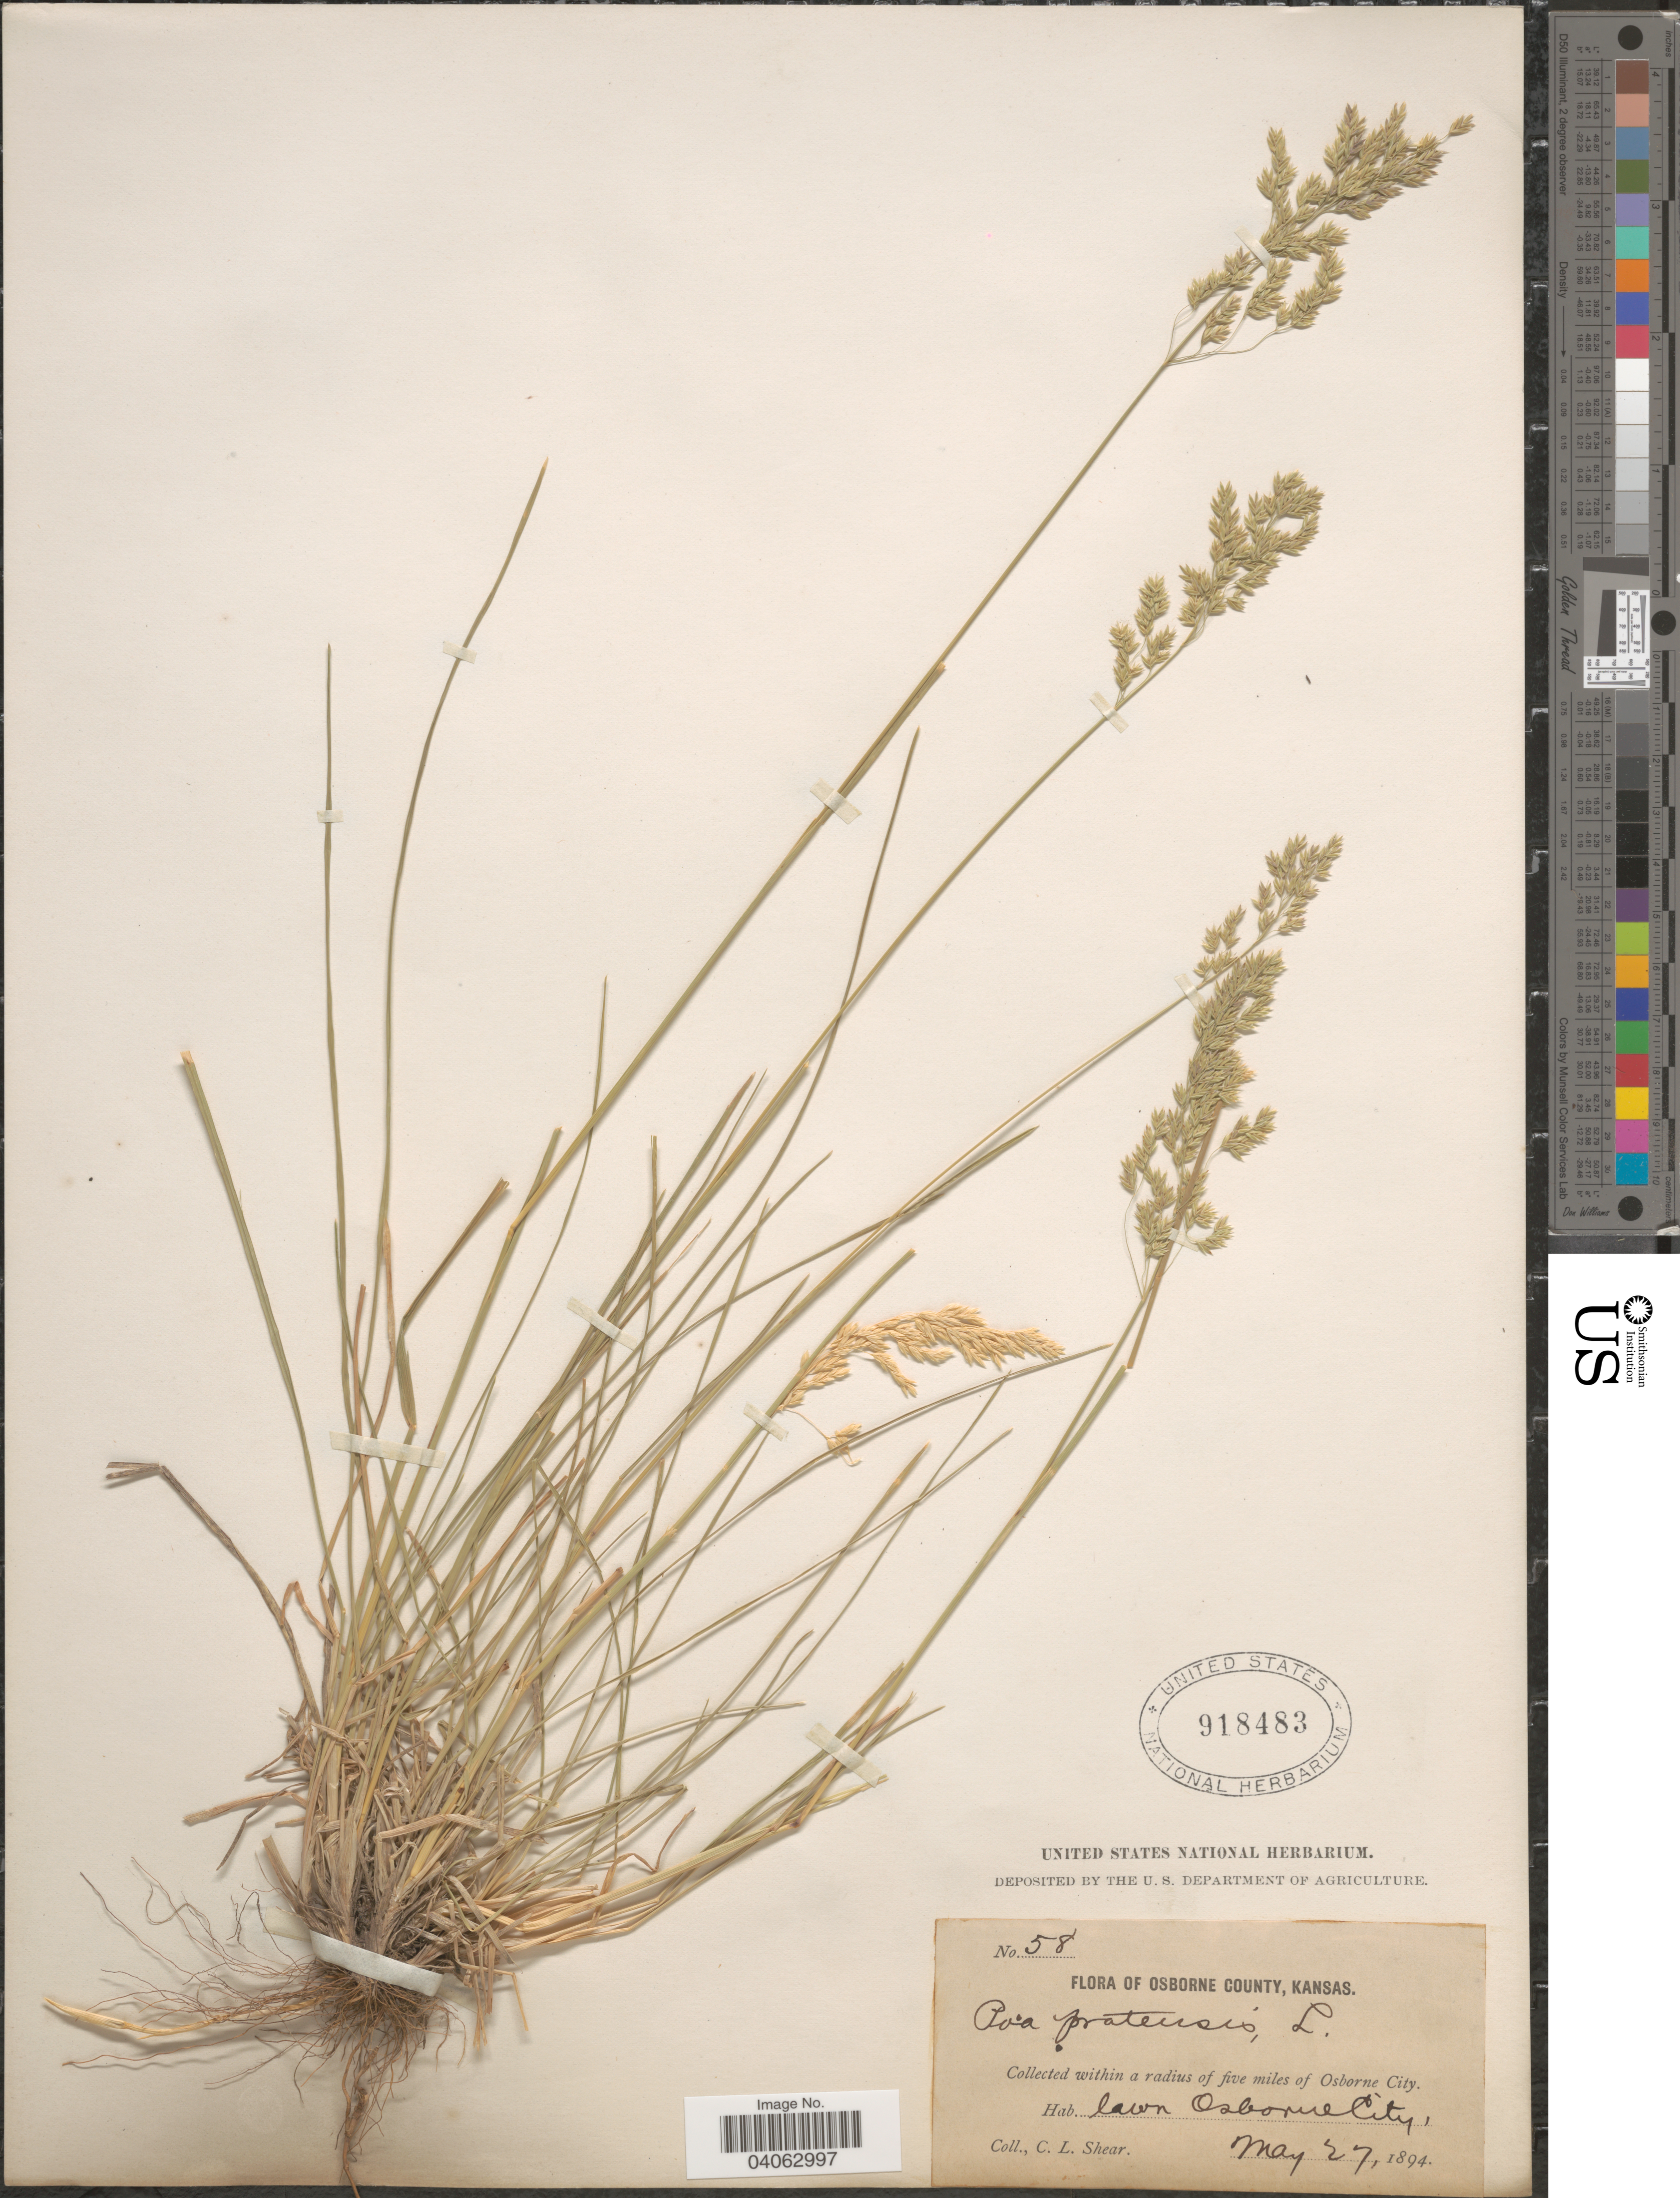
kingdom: Plantae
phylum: Tracheophyta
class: Liliopsida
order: Poales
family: Poaceae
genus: Poa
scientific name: Poa pratensis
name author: L.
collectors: C. L. Shear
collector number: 58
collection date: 1894-05-27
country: United States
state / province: Kansas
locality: Osborne County. Within a radius of five miles of Osborne City. Lawn Osborne City.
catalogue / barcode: US 918483